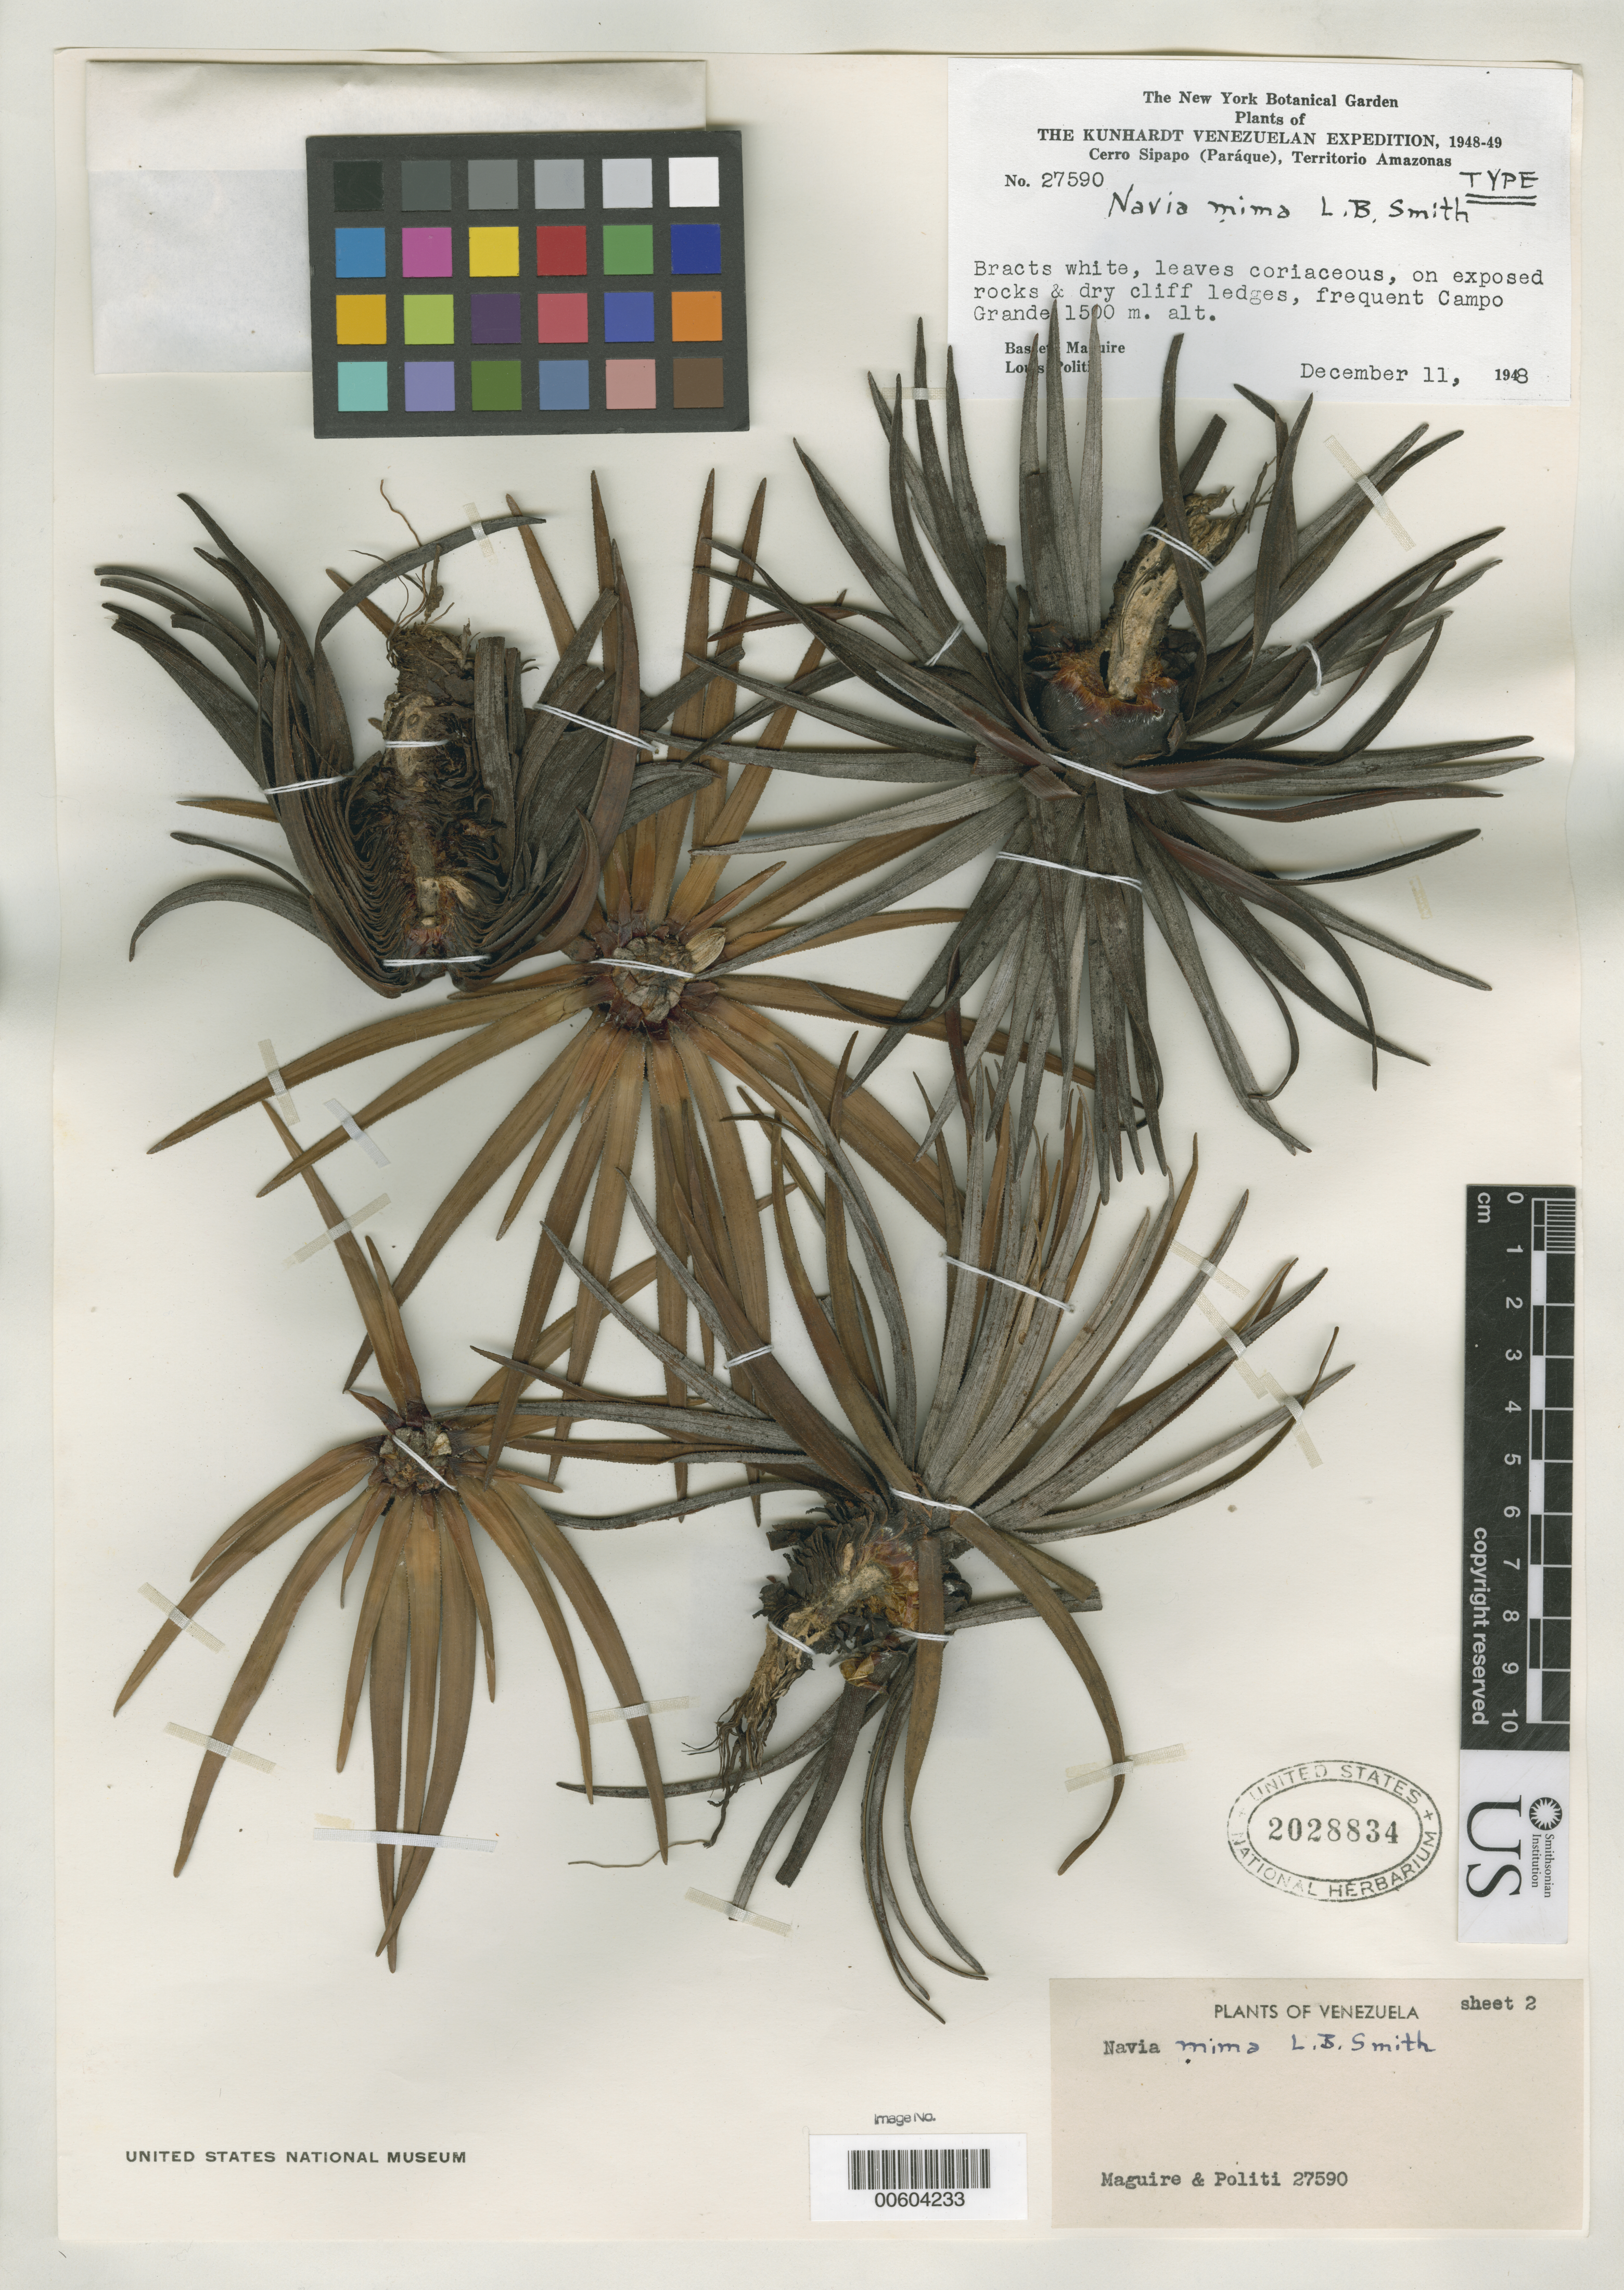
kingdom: Plantae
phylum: Tracheophyta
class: Liliopsida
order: Poales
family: Bromeliaceae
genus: Navia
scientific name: Navia mima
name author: L.B. Sm.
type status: Holotype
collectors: B. Maguire & L. Politi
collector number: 27590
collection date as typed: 11 Dec 1948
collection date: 1948-12-11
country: Venezuela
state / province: Amazonas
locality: Cerro Sipapo, Campo Grande.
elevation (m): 1500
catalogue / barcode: US 2028834